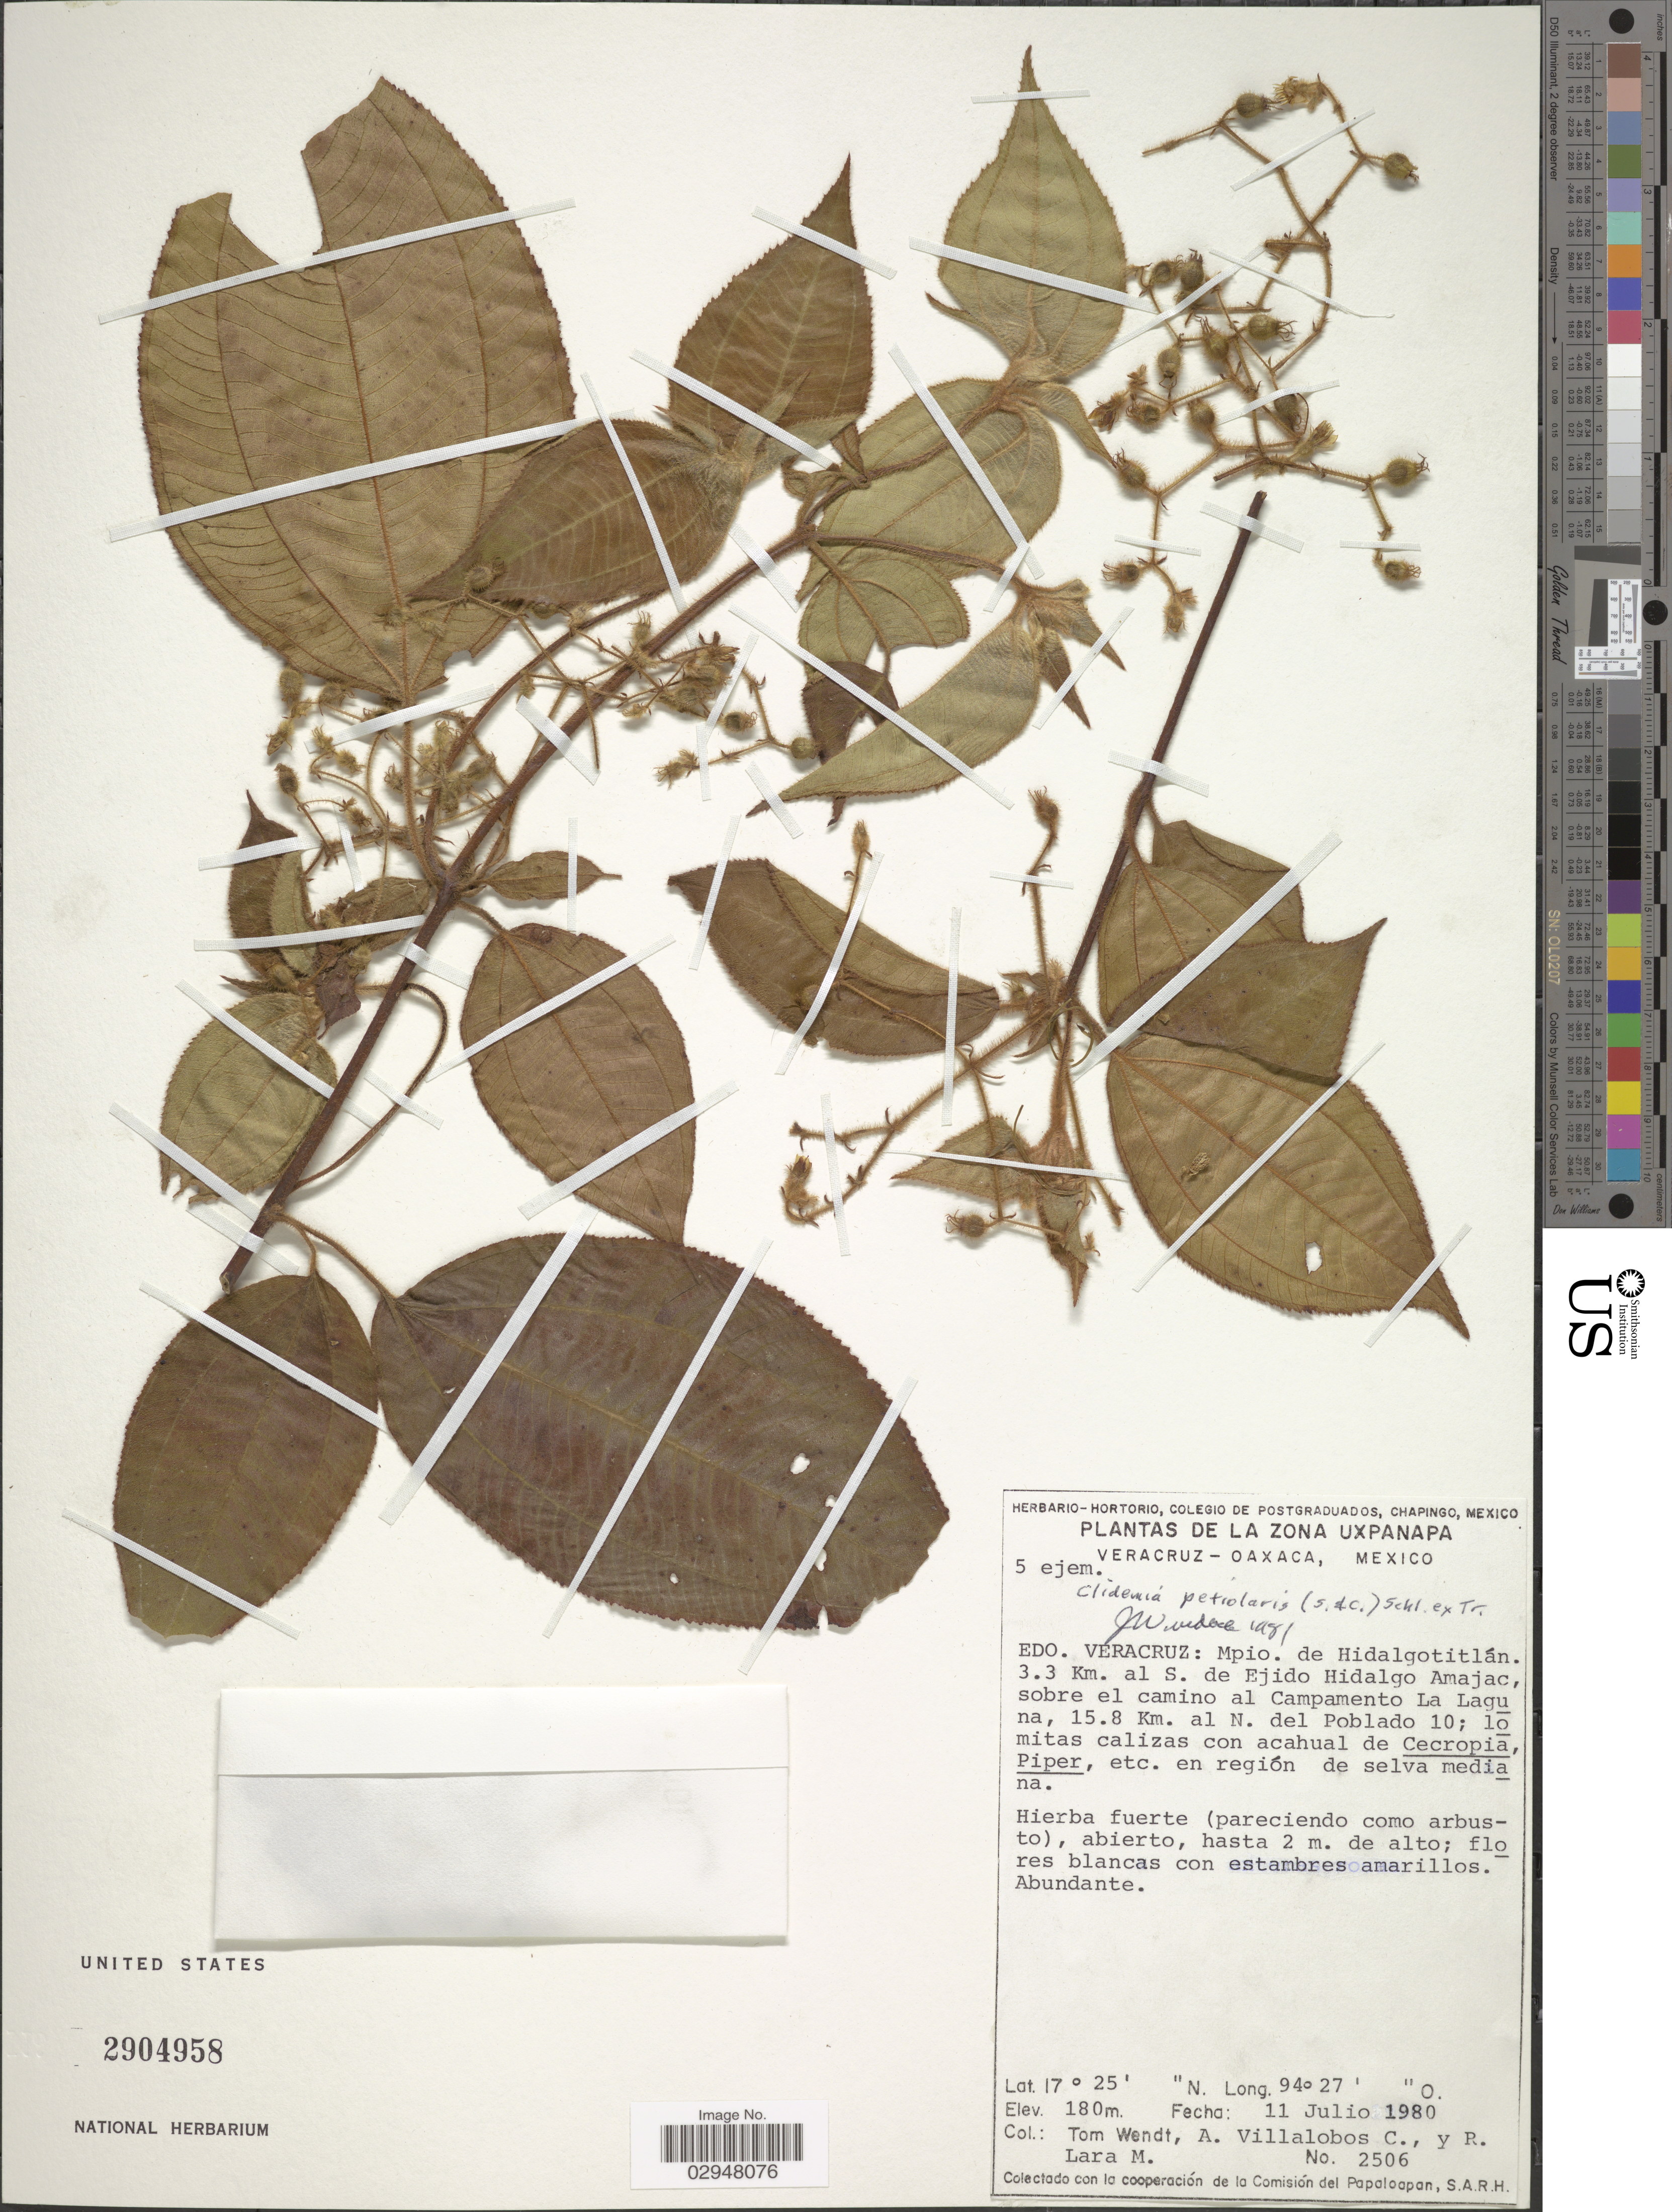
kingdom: Plantae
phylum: Tracheophyta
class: Magnoliopsida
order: Myrtales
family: Melastomataceae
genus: Clidemia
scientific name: Clidemia petiolaris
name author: (Schltdl. & Cham.) Schltdl. ex Triana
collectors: T. L. Wendt, A. Villalobos C. & R. Lara M.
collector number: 2506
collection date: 1980-07-11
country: Mexico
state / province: Veracruz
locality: Edo. Veracruz, Mpio. de Hidalgotitlán, 3.3 Km. al S. de Ejido Hidalgo Amajac, sobre el camino al Campamento La Laguna, 15.8 Km. al N. del Poblado 10.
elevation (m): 180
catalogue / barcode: US 2904958